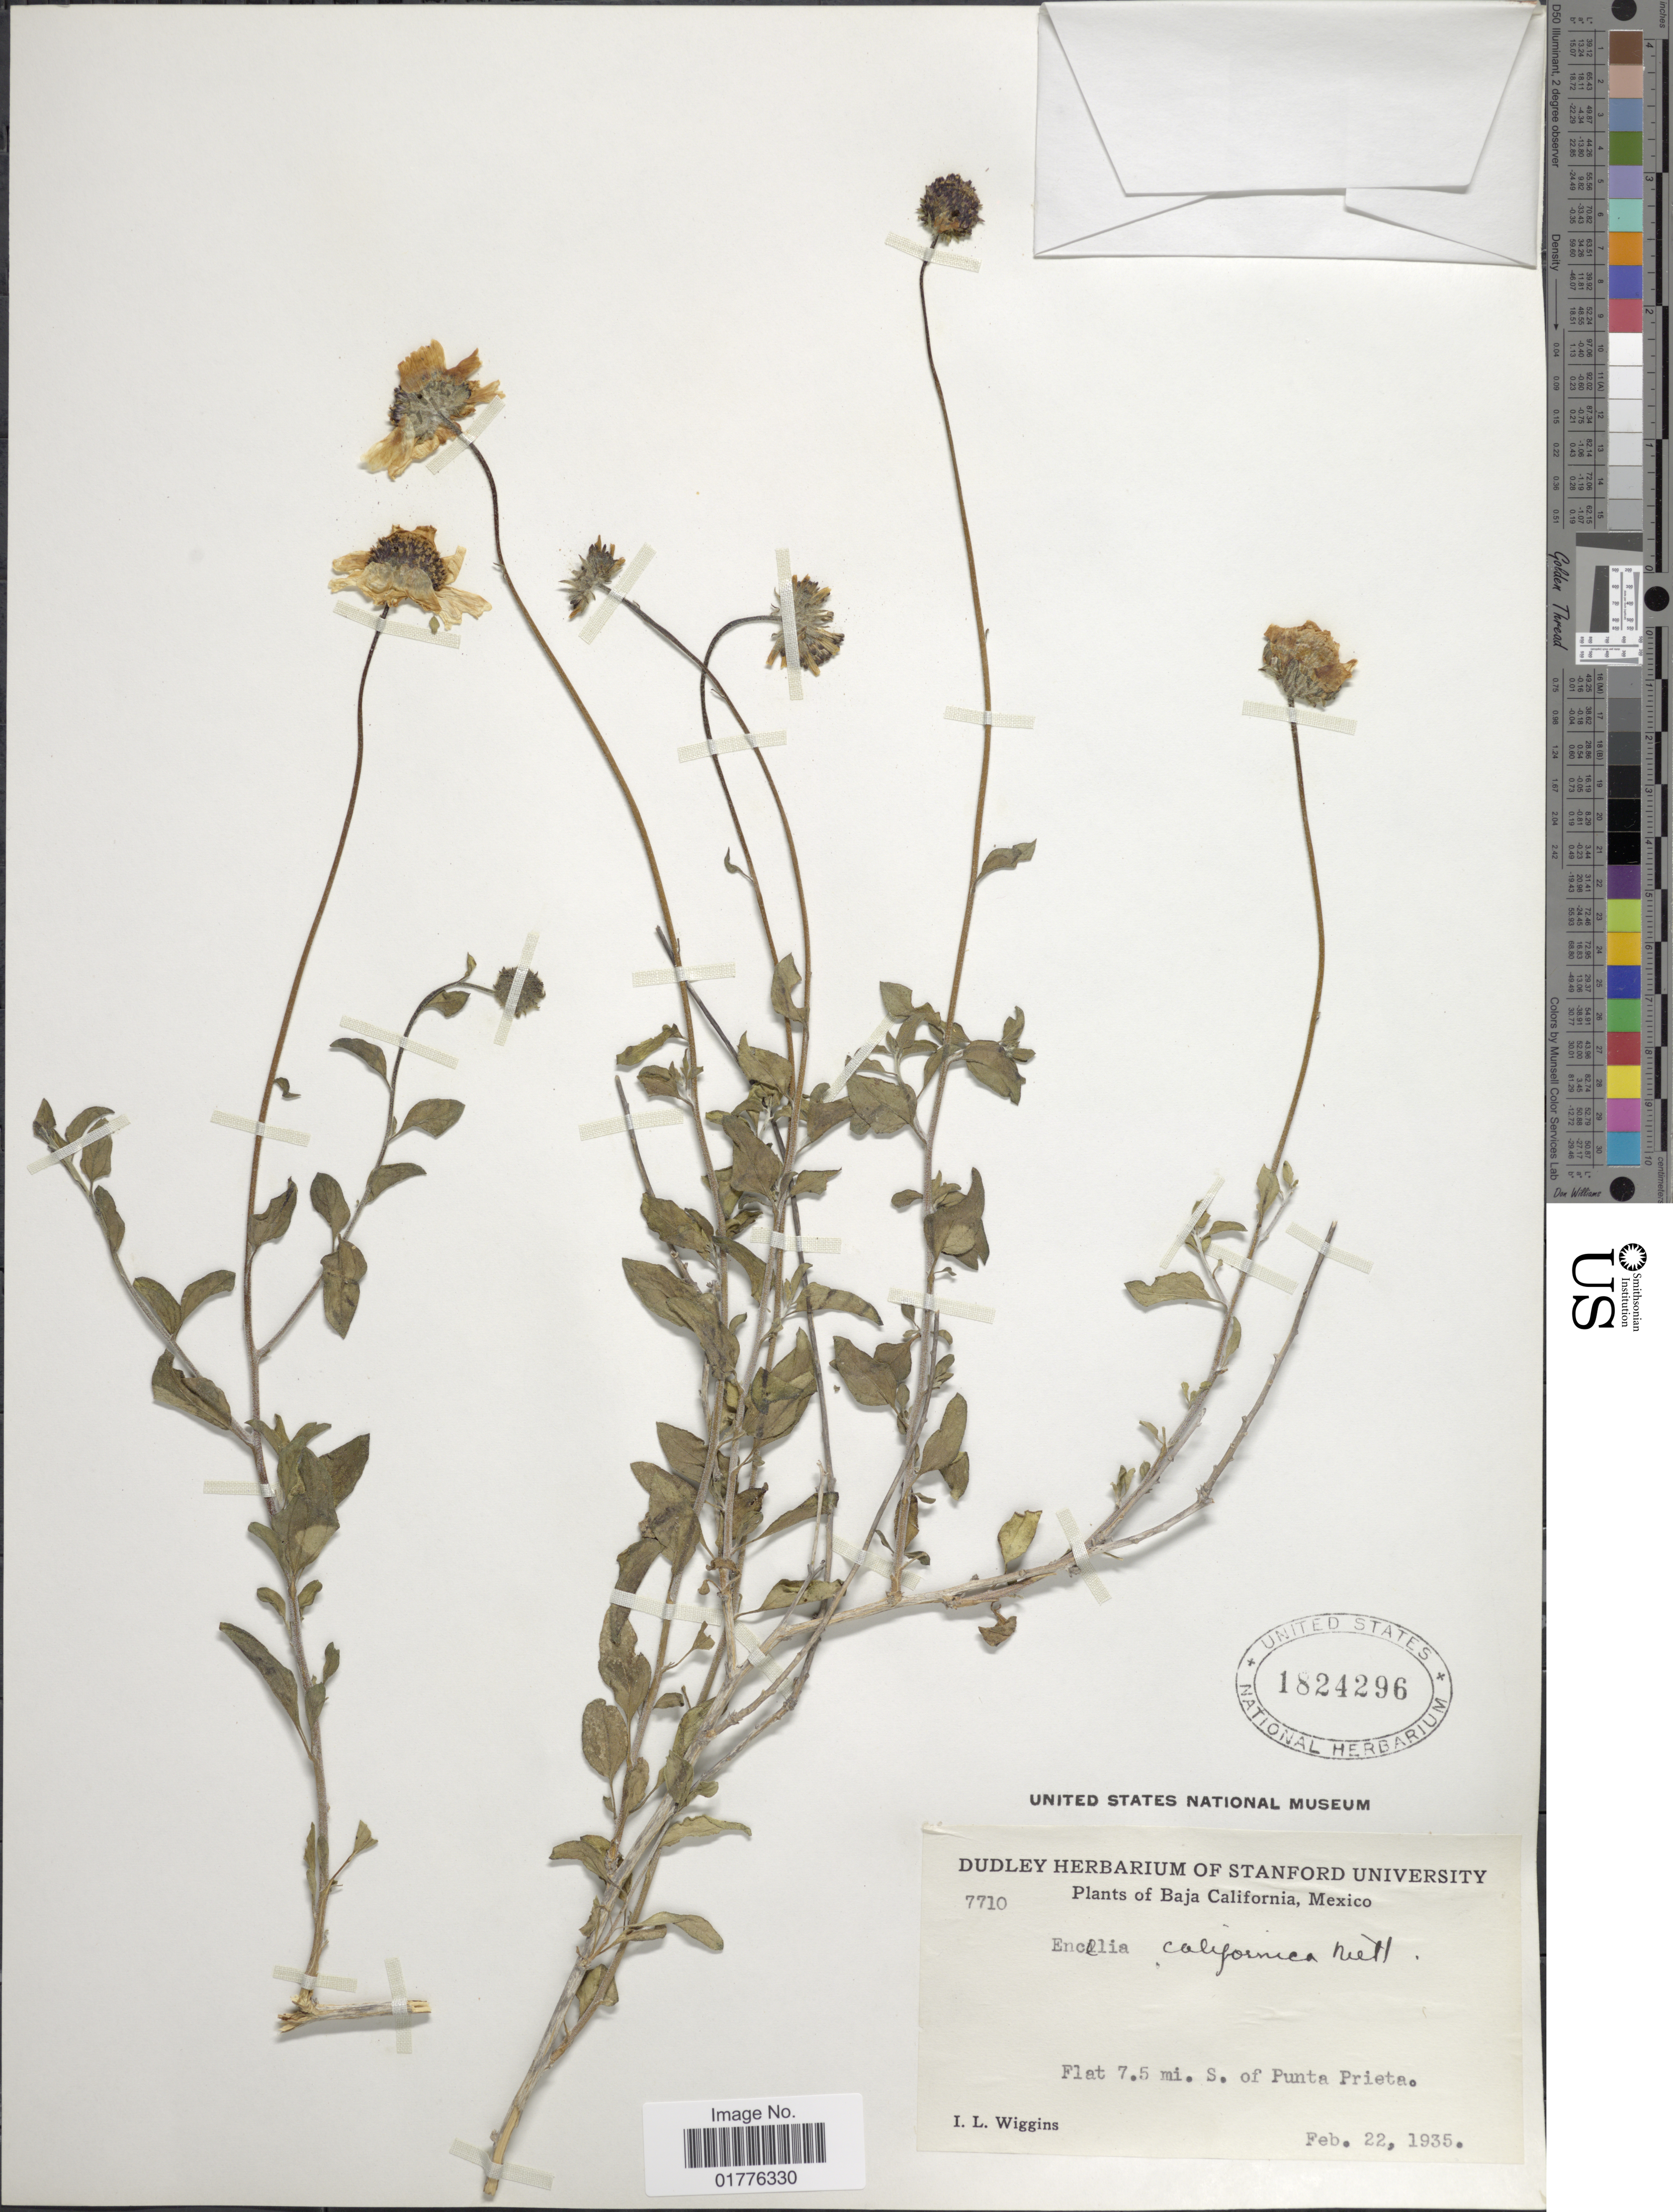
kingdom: Plantae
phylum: Tracheophyta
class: Magnoliopsida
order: Asterales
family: Asteraceae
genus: Encelia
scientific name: Encelia californica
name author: Nutt.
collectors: I. L. Wiggins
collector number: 7710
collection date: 1935-02-22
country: Mexico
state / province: Baja California Sur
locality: Flat 7.5 mi. S. of Punta Prieta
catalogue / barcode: US 1824296